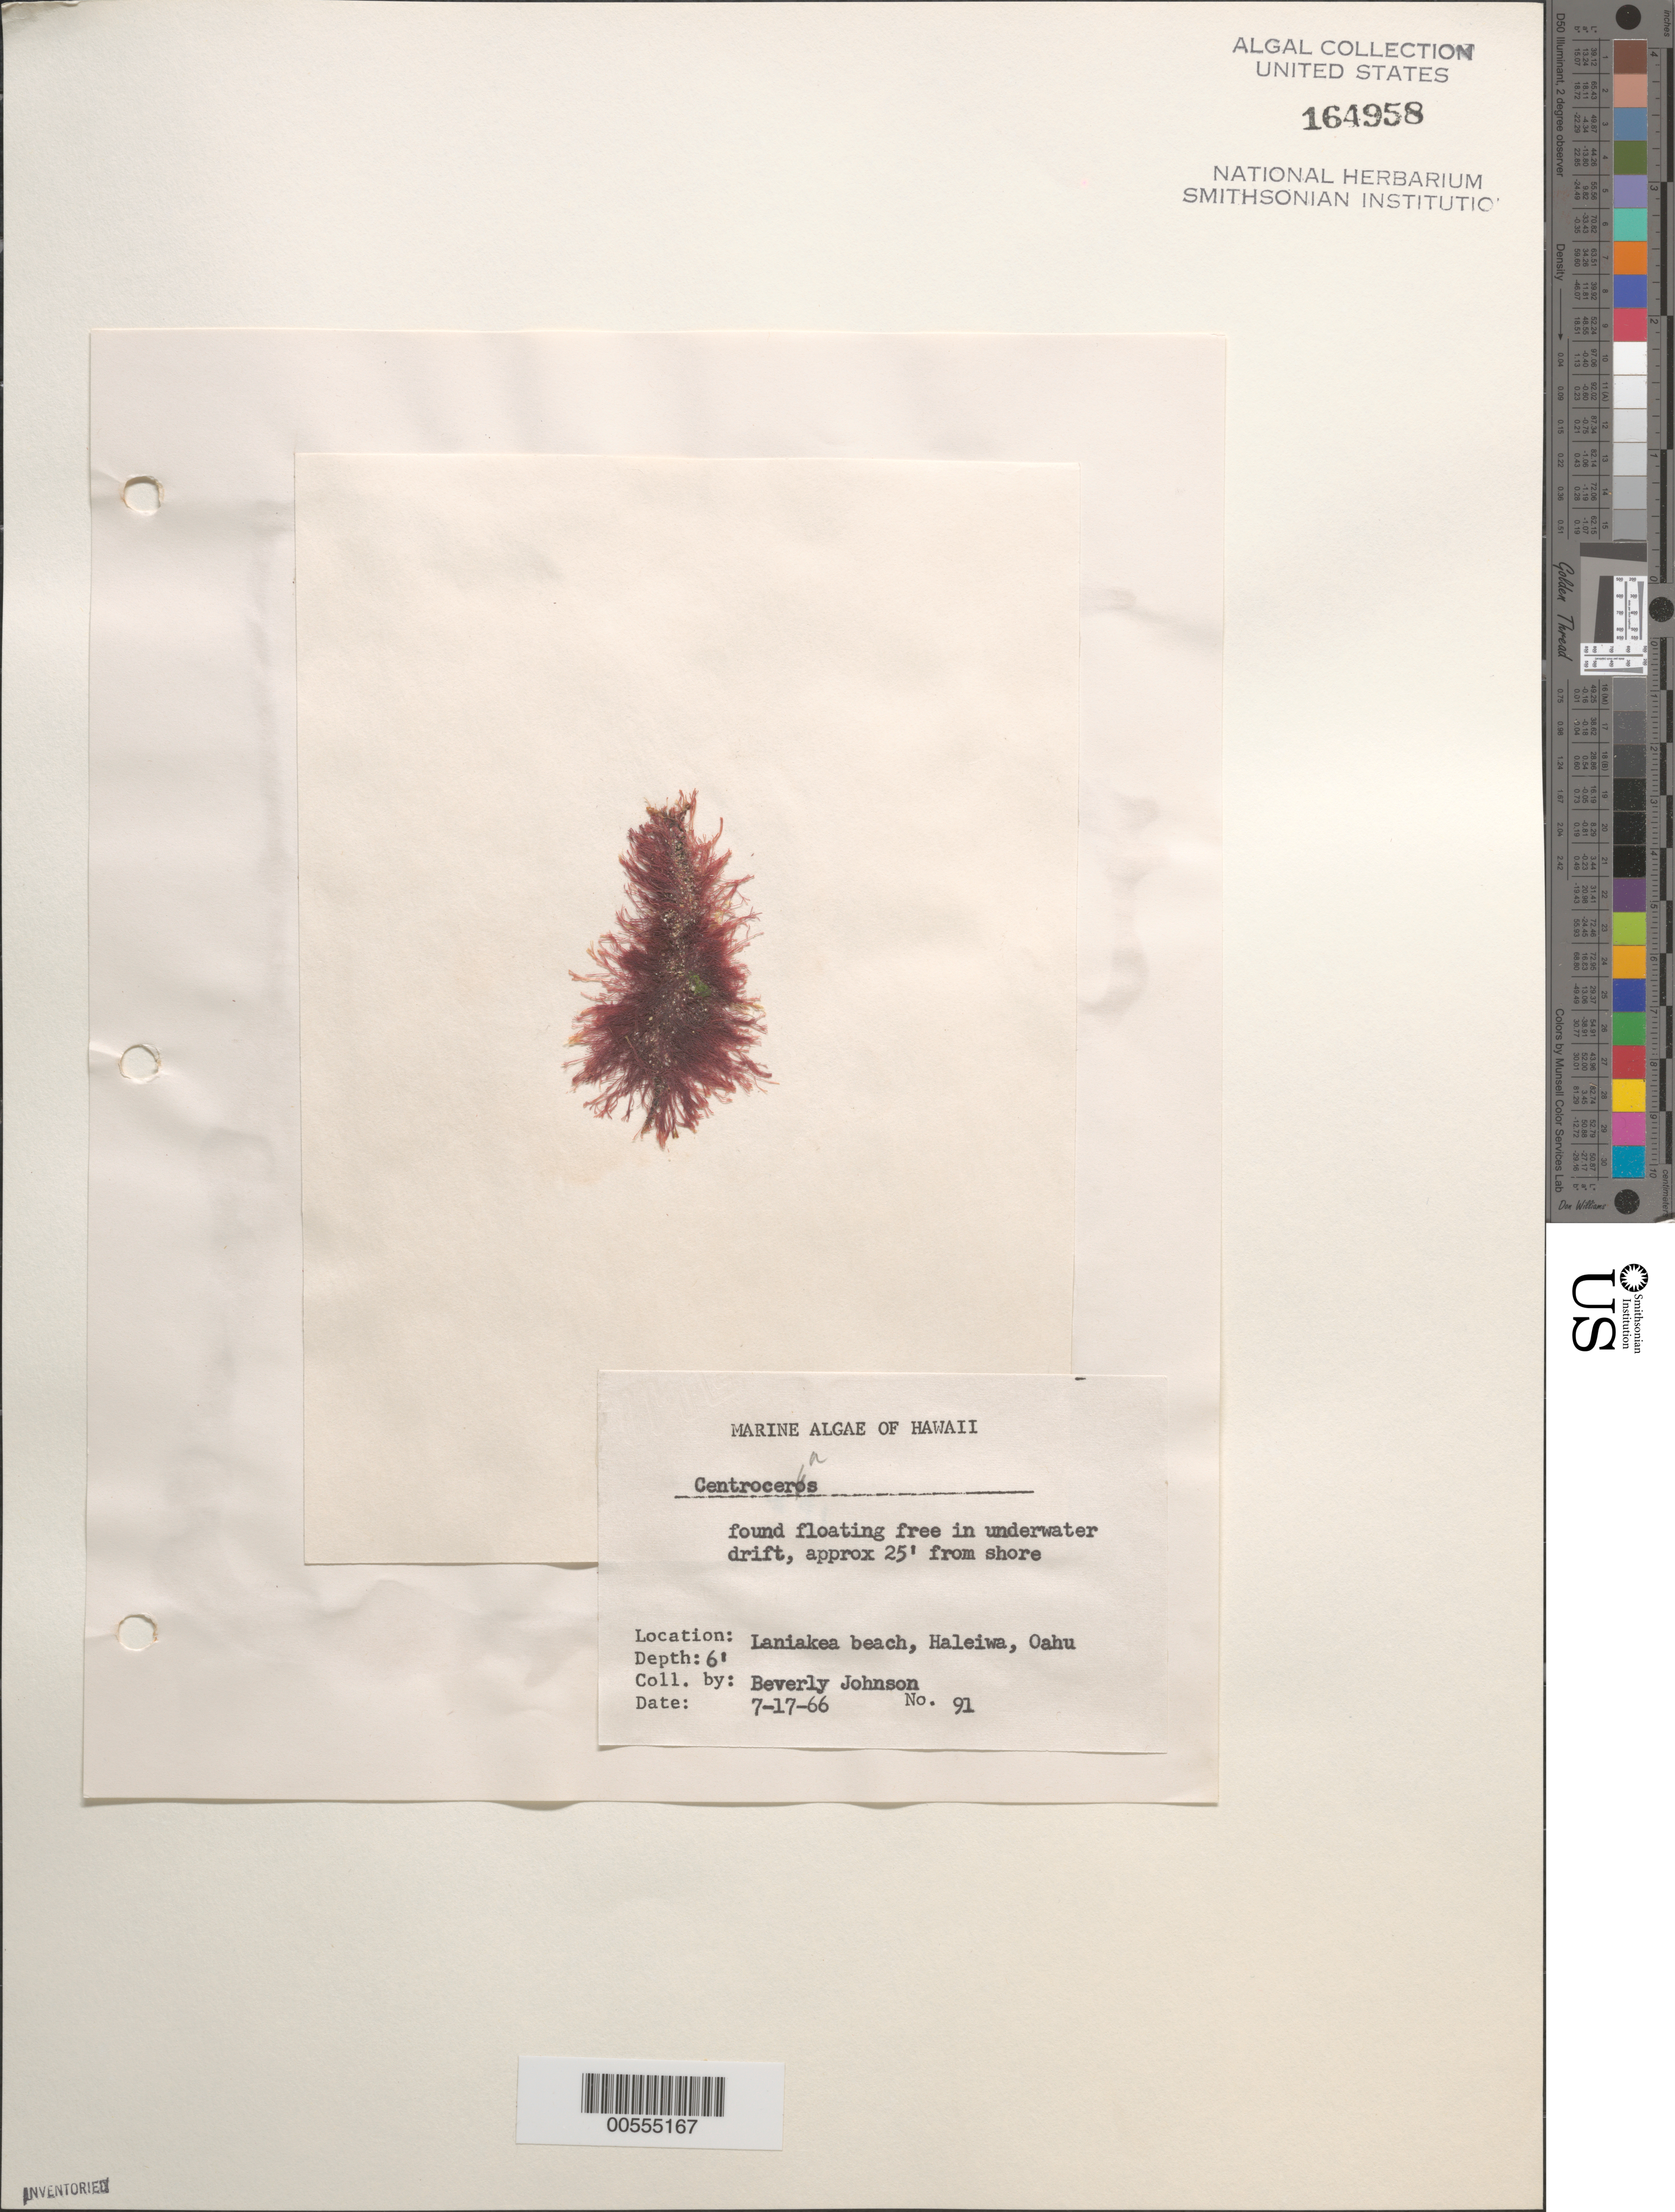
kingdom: Plantae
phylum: Rhodophyta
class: Florideophyceae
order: Ceramiales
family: Ceramiaceae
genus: Centroceras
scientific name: Centroceras sp.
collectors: B. Johnson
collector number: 91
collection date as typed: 17 Jul 1966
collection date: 1966-07-17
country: United States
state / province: Hawaii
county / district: Honolulu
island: Oahu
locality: Haleiwa, Laniakea Beach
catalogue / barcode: US 164958